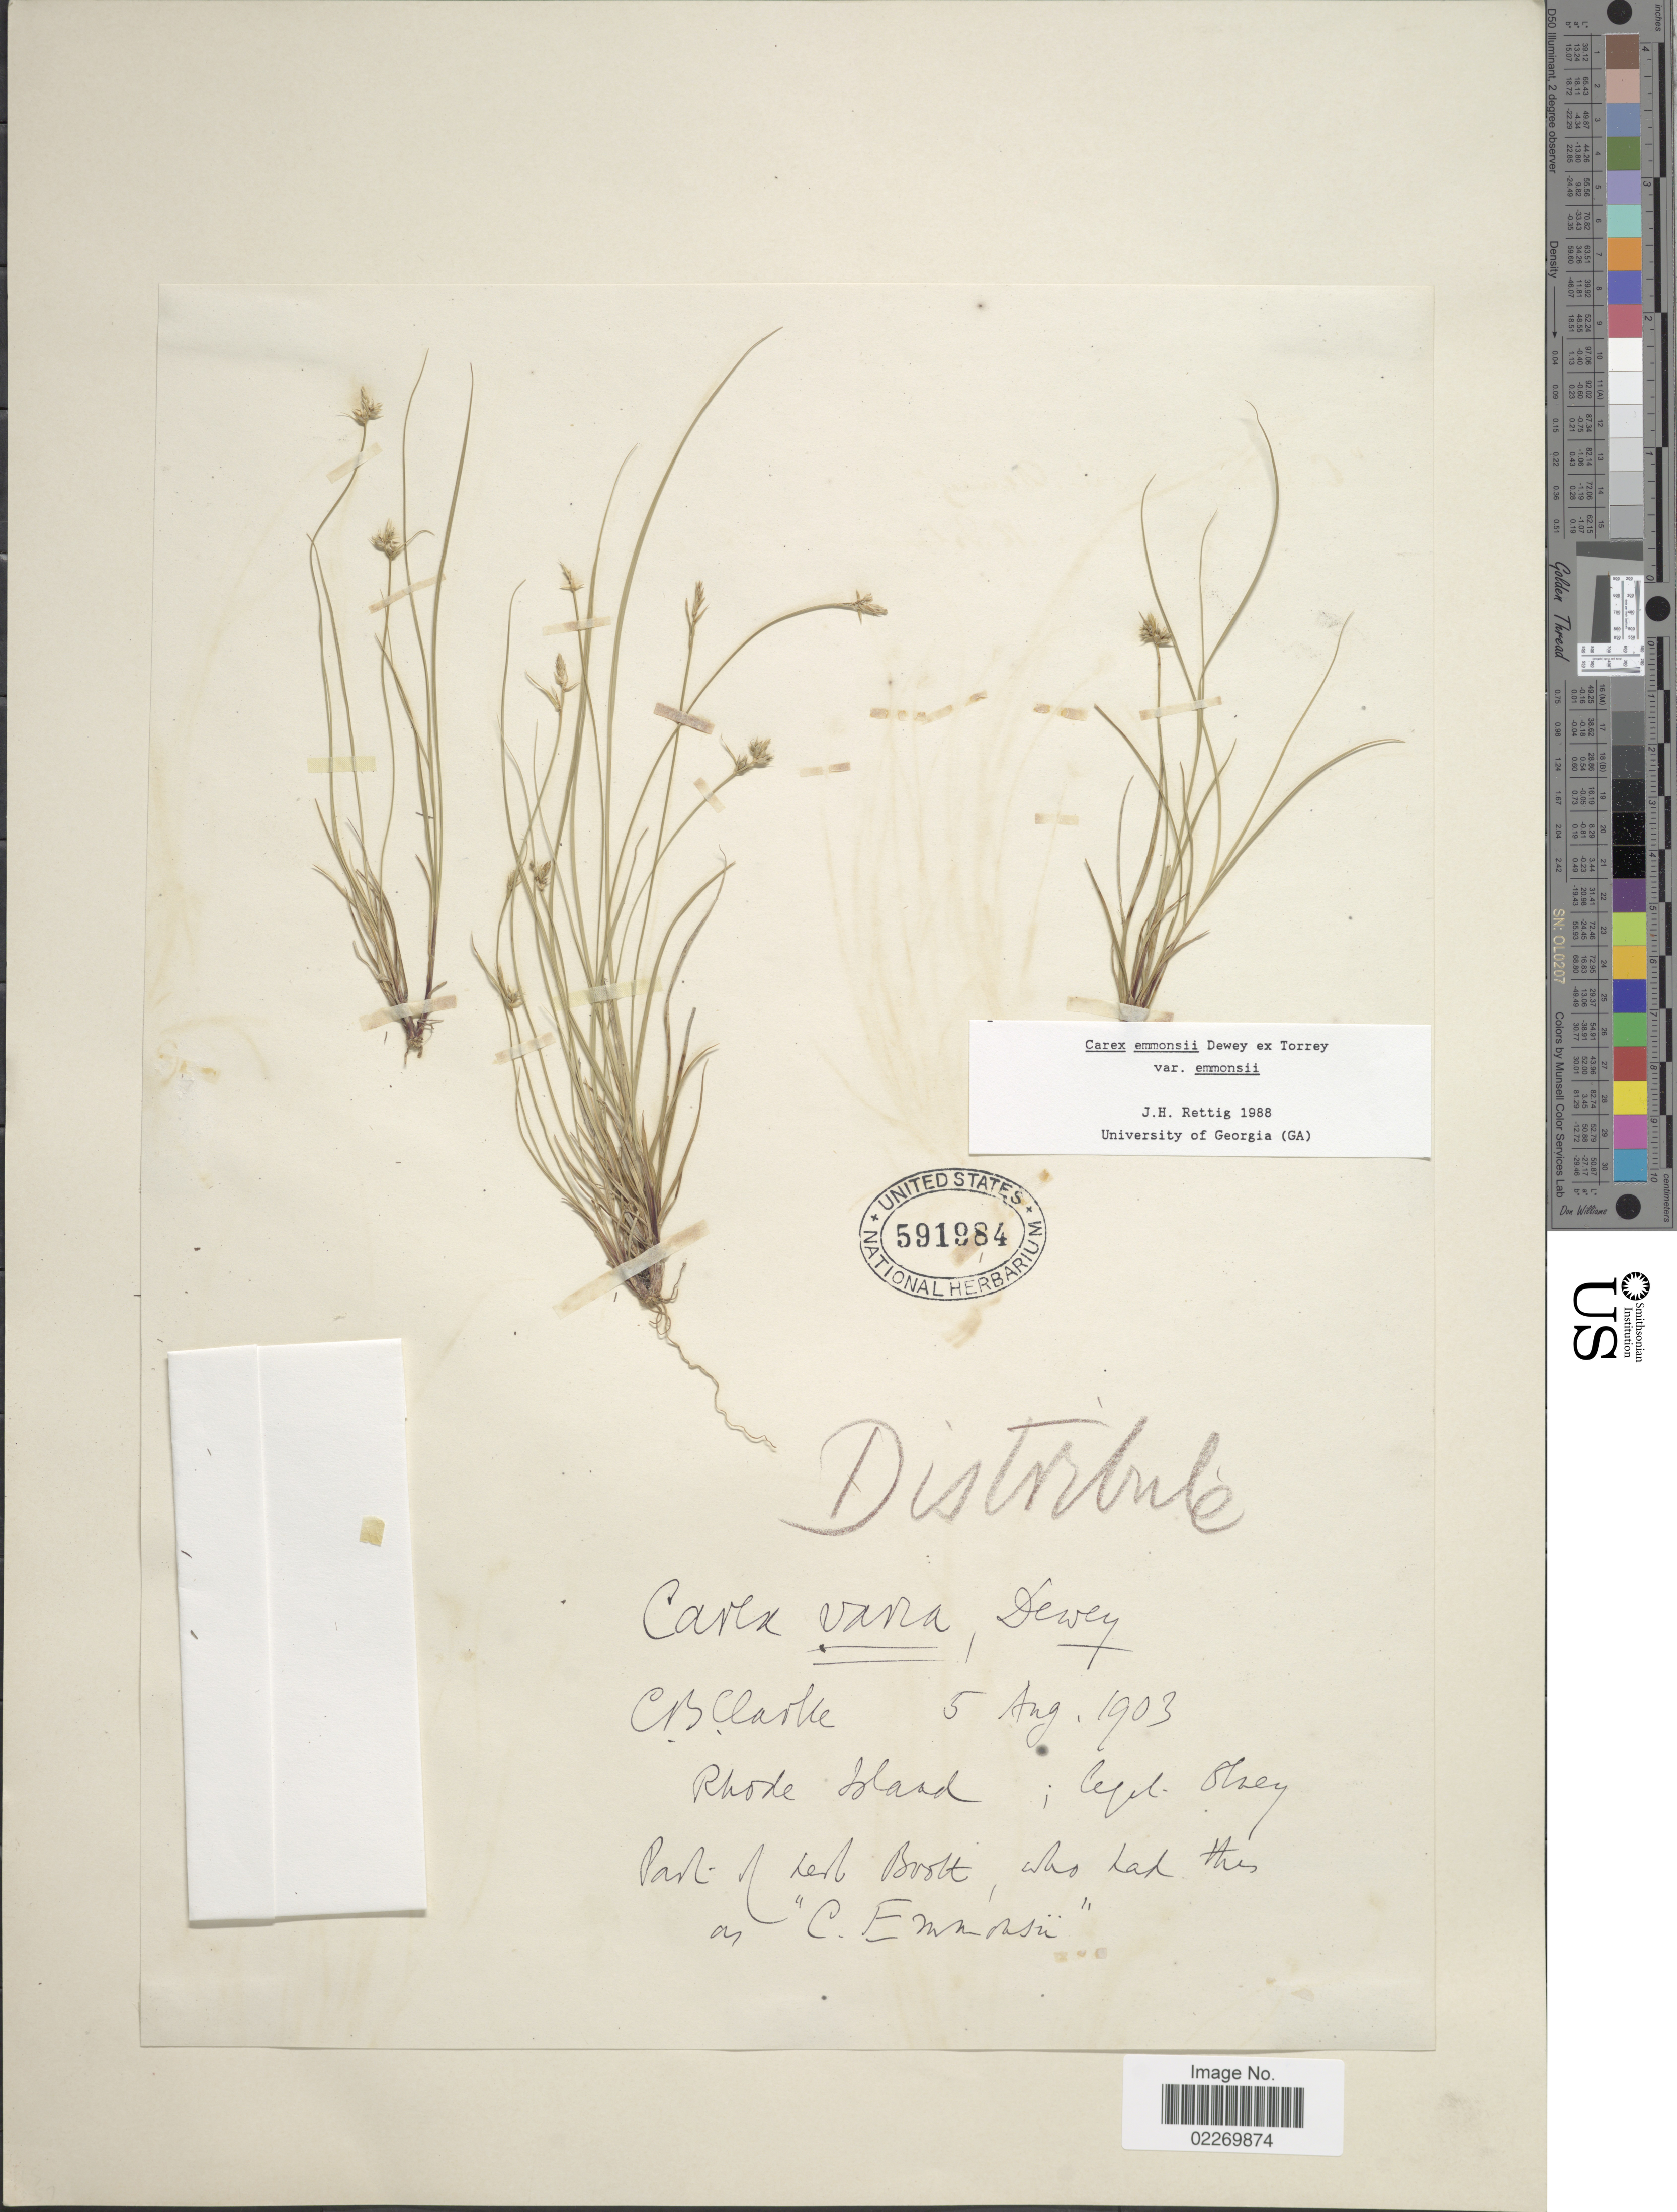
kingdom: Plantae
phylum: Tracheophyta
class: Liliopsida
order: Poales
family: Cyperaceae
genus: Carex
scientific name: Carex emmonsii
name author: Dewey ex Torr.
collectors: Olney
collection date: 1903-08-05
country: United States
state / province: Rhode Island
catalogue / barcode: US 591984